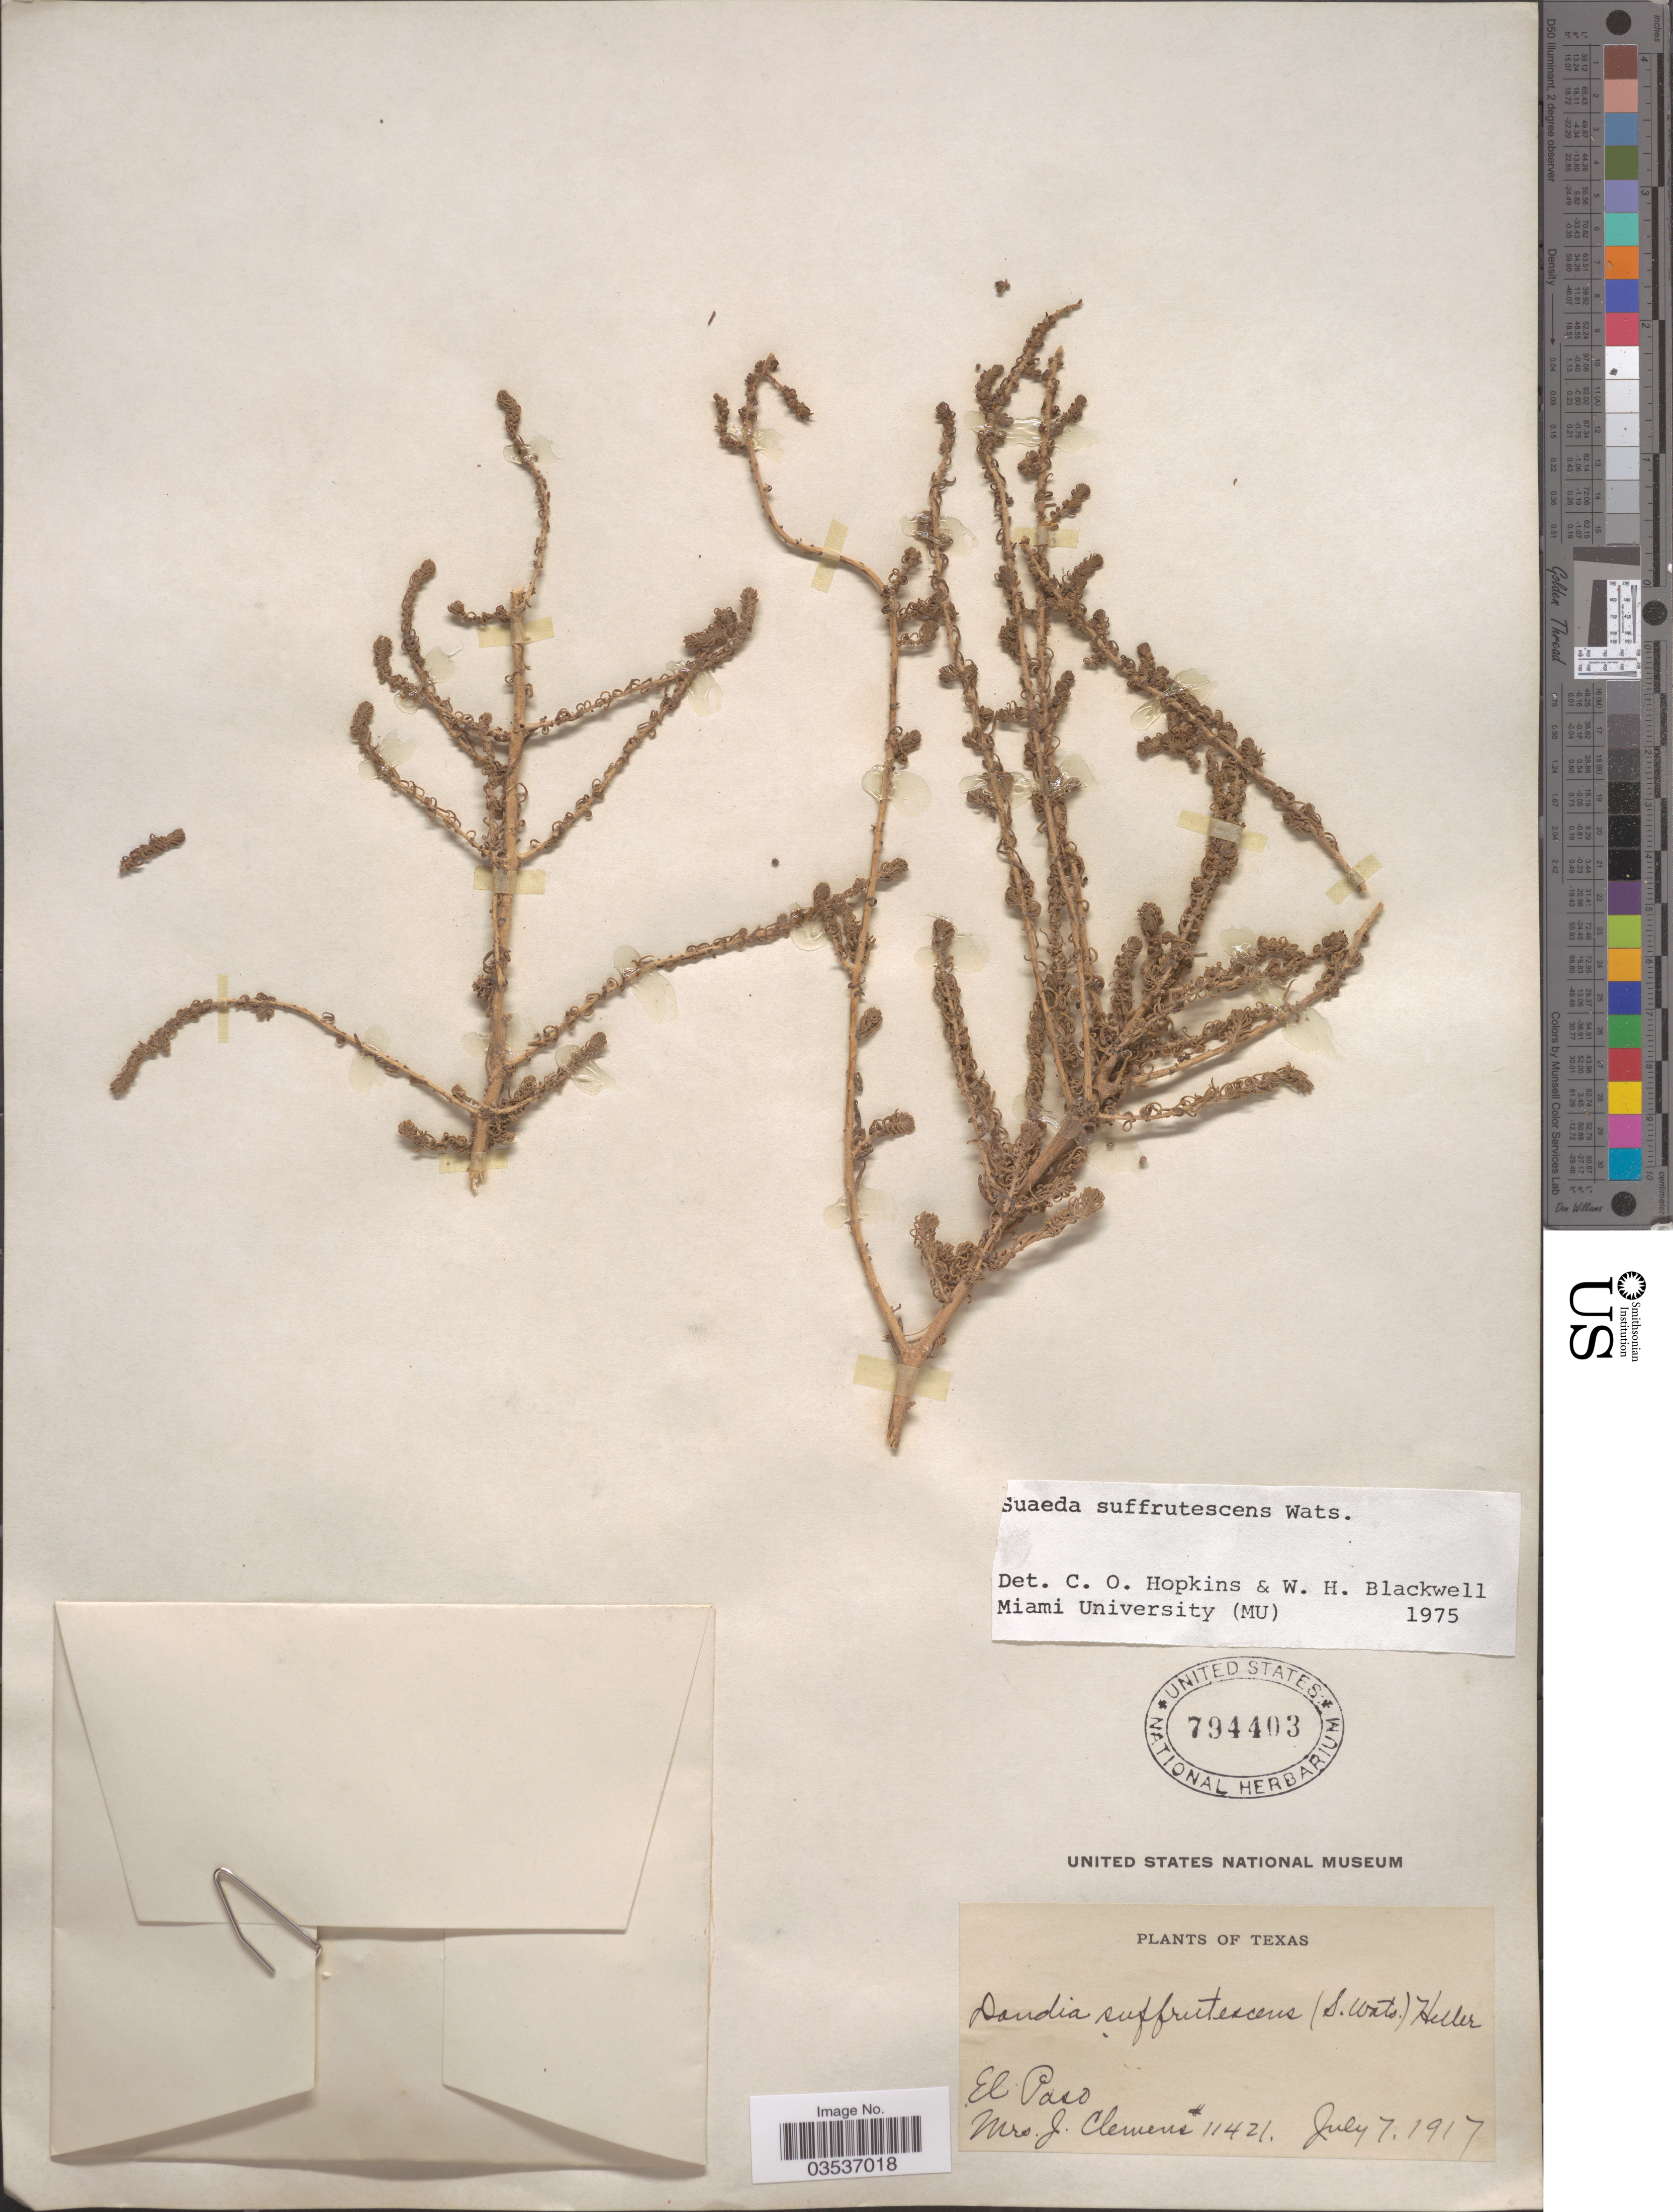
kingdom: Plantae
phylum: Tracheophyta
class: Magnoliopsida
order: Caryophyllales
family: Amaranthaceae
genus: Suaeda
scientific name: Suaeda suffrutescens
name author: S. Watson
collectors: J. Clemens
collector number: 11421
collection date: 1917-07-07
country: United States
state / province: Texas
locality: El Paso.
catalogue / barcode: US 794403